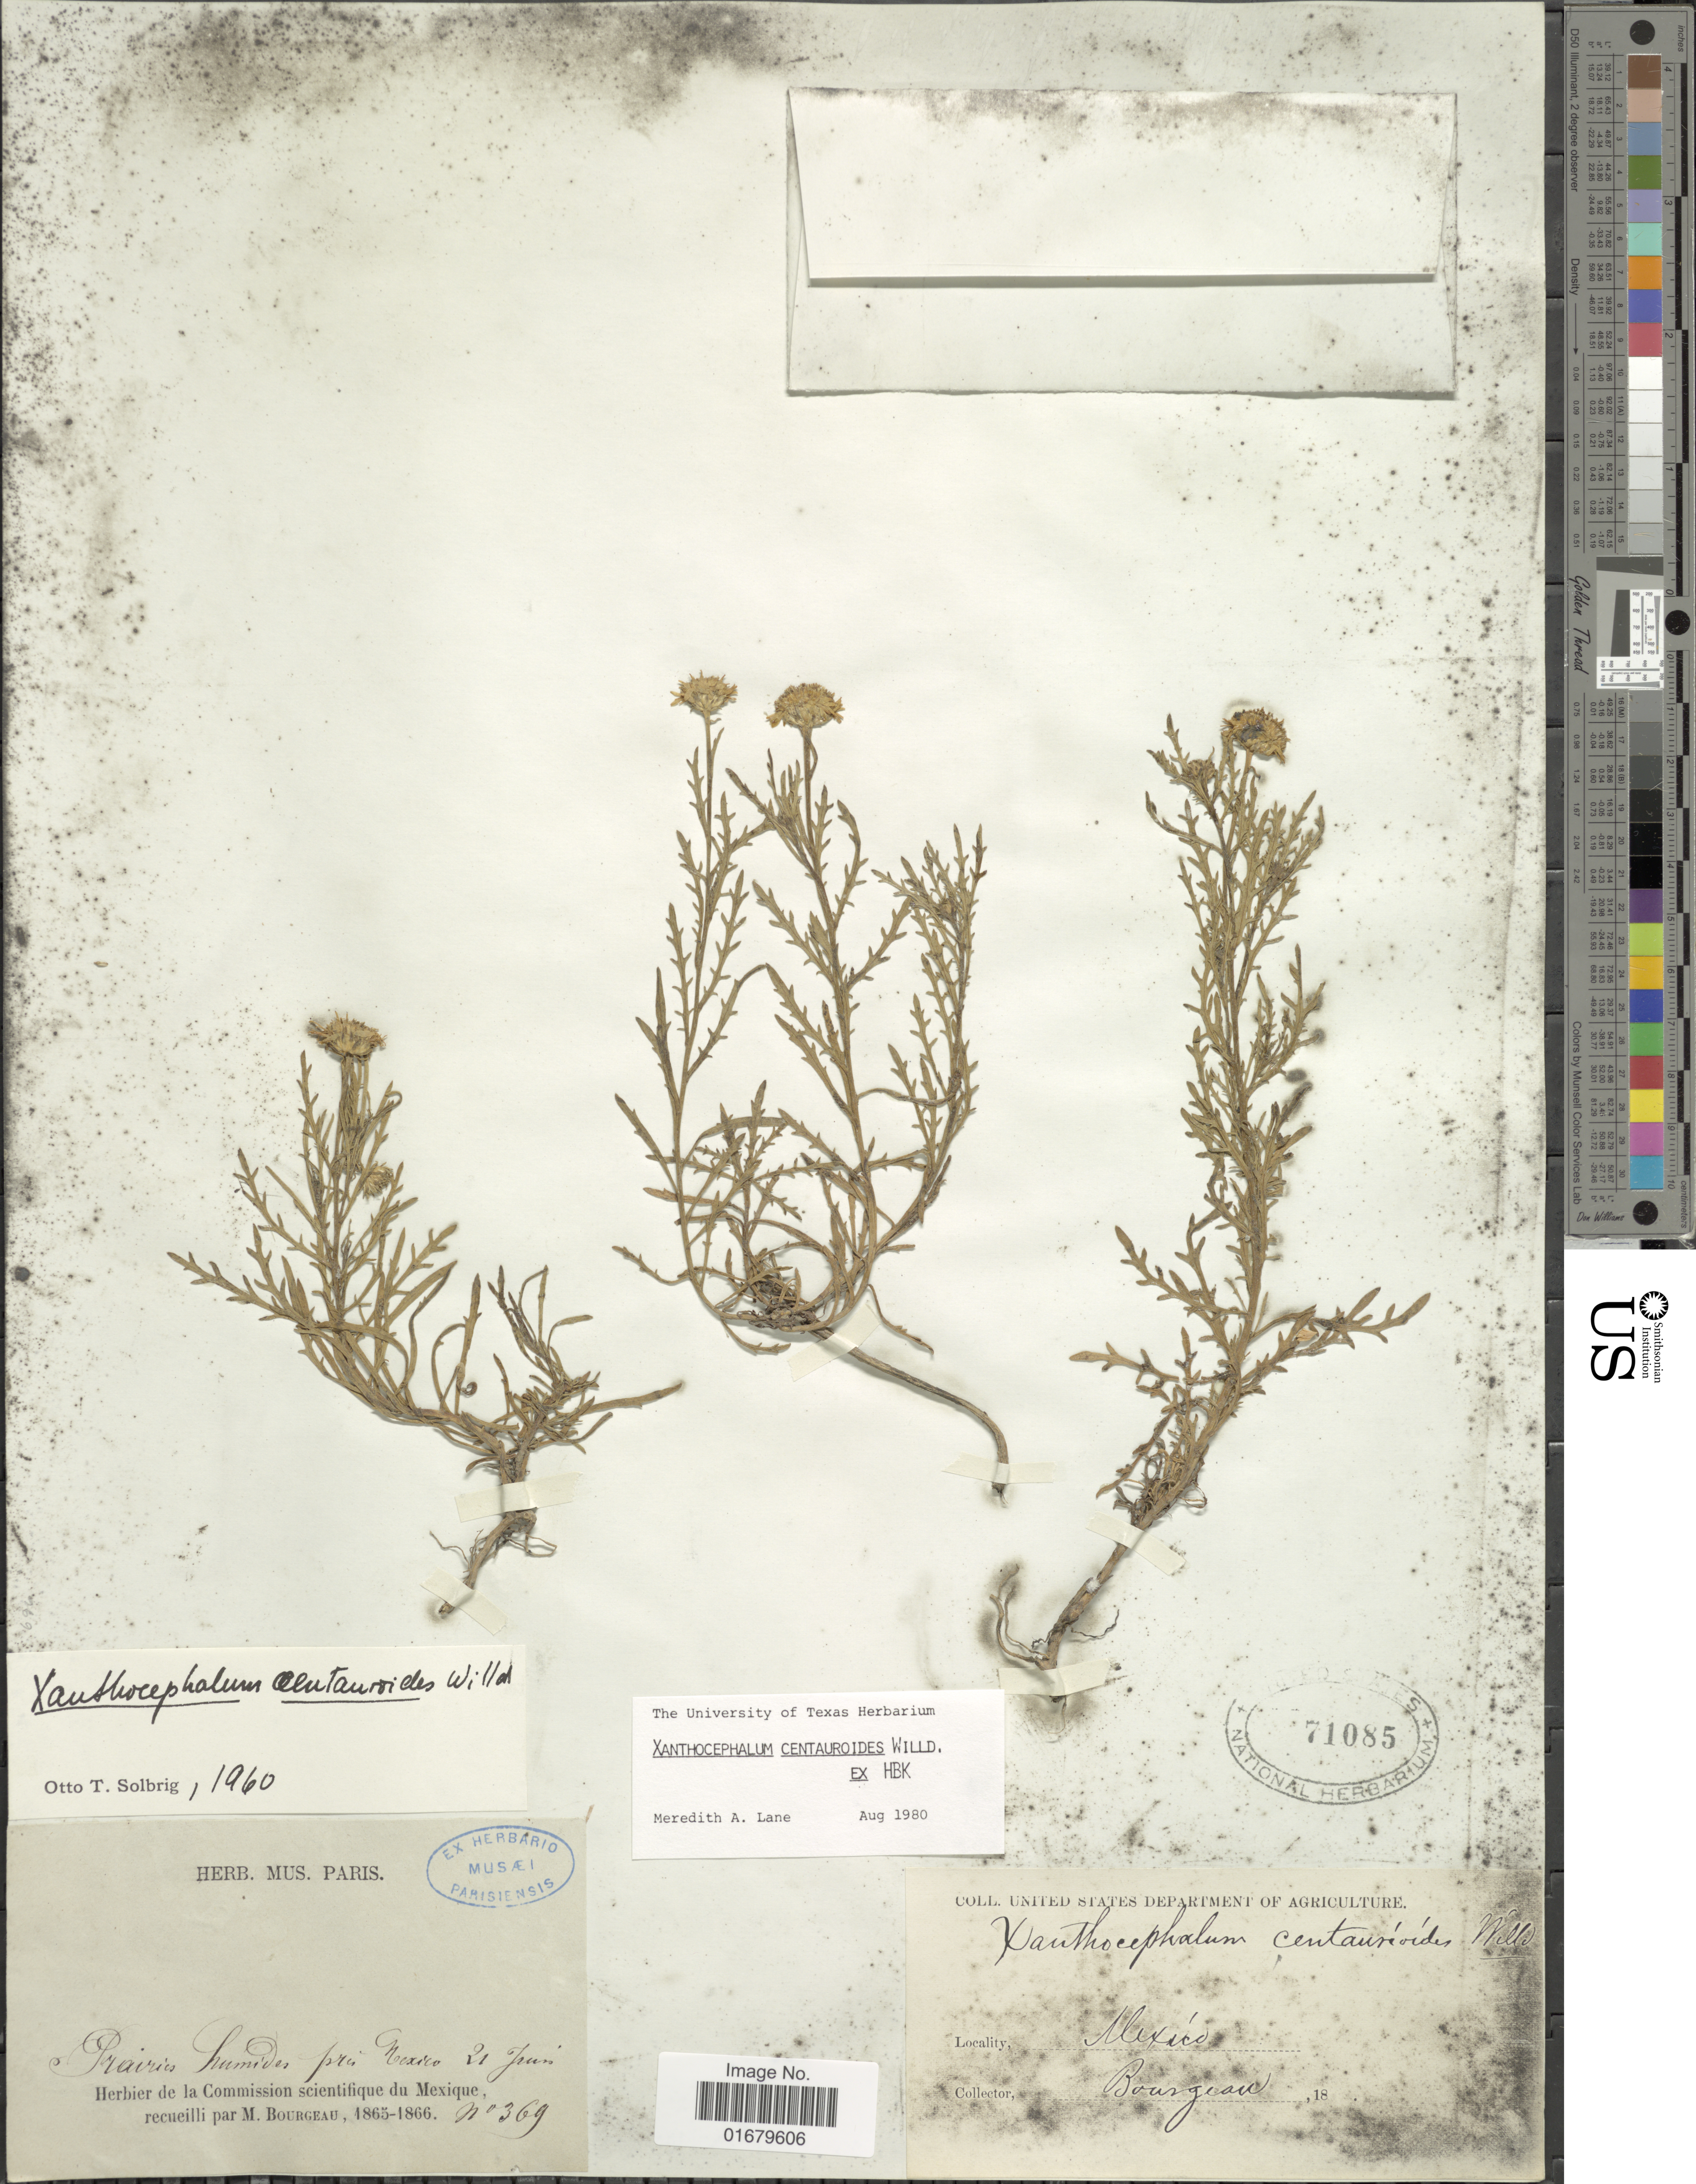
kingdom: Plantae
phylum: Tracheophyta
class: Magnoliopsida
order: Asterales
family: Asteraceae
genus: Xanthocephalum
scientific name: Xanthocephalum centauroides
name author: Willd.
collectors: M. Bourgeau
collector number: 369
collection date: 1865-06-21/1866-06-21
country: Mexico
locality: Prairies humides pres Mexico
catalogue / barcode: US 71085